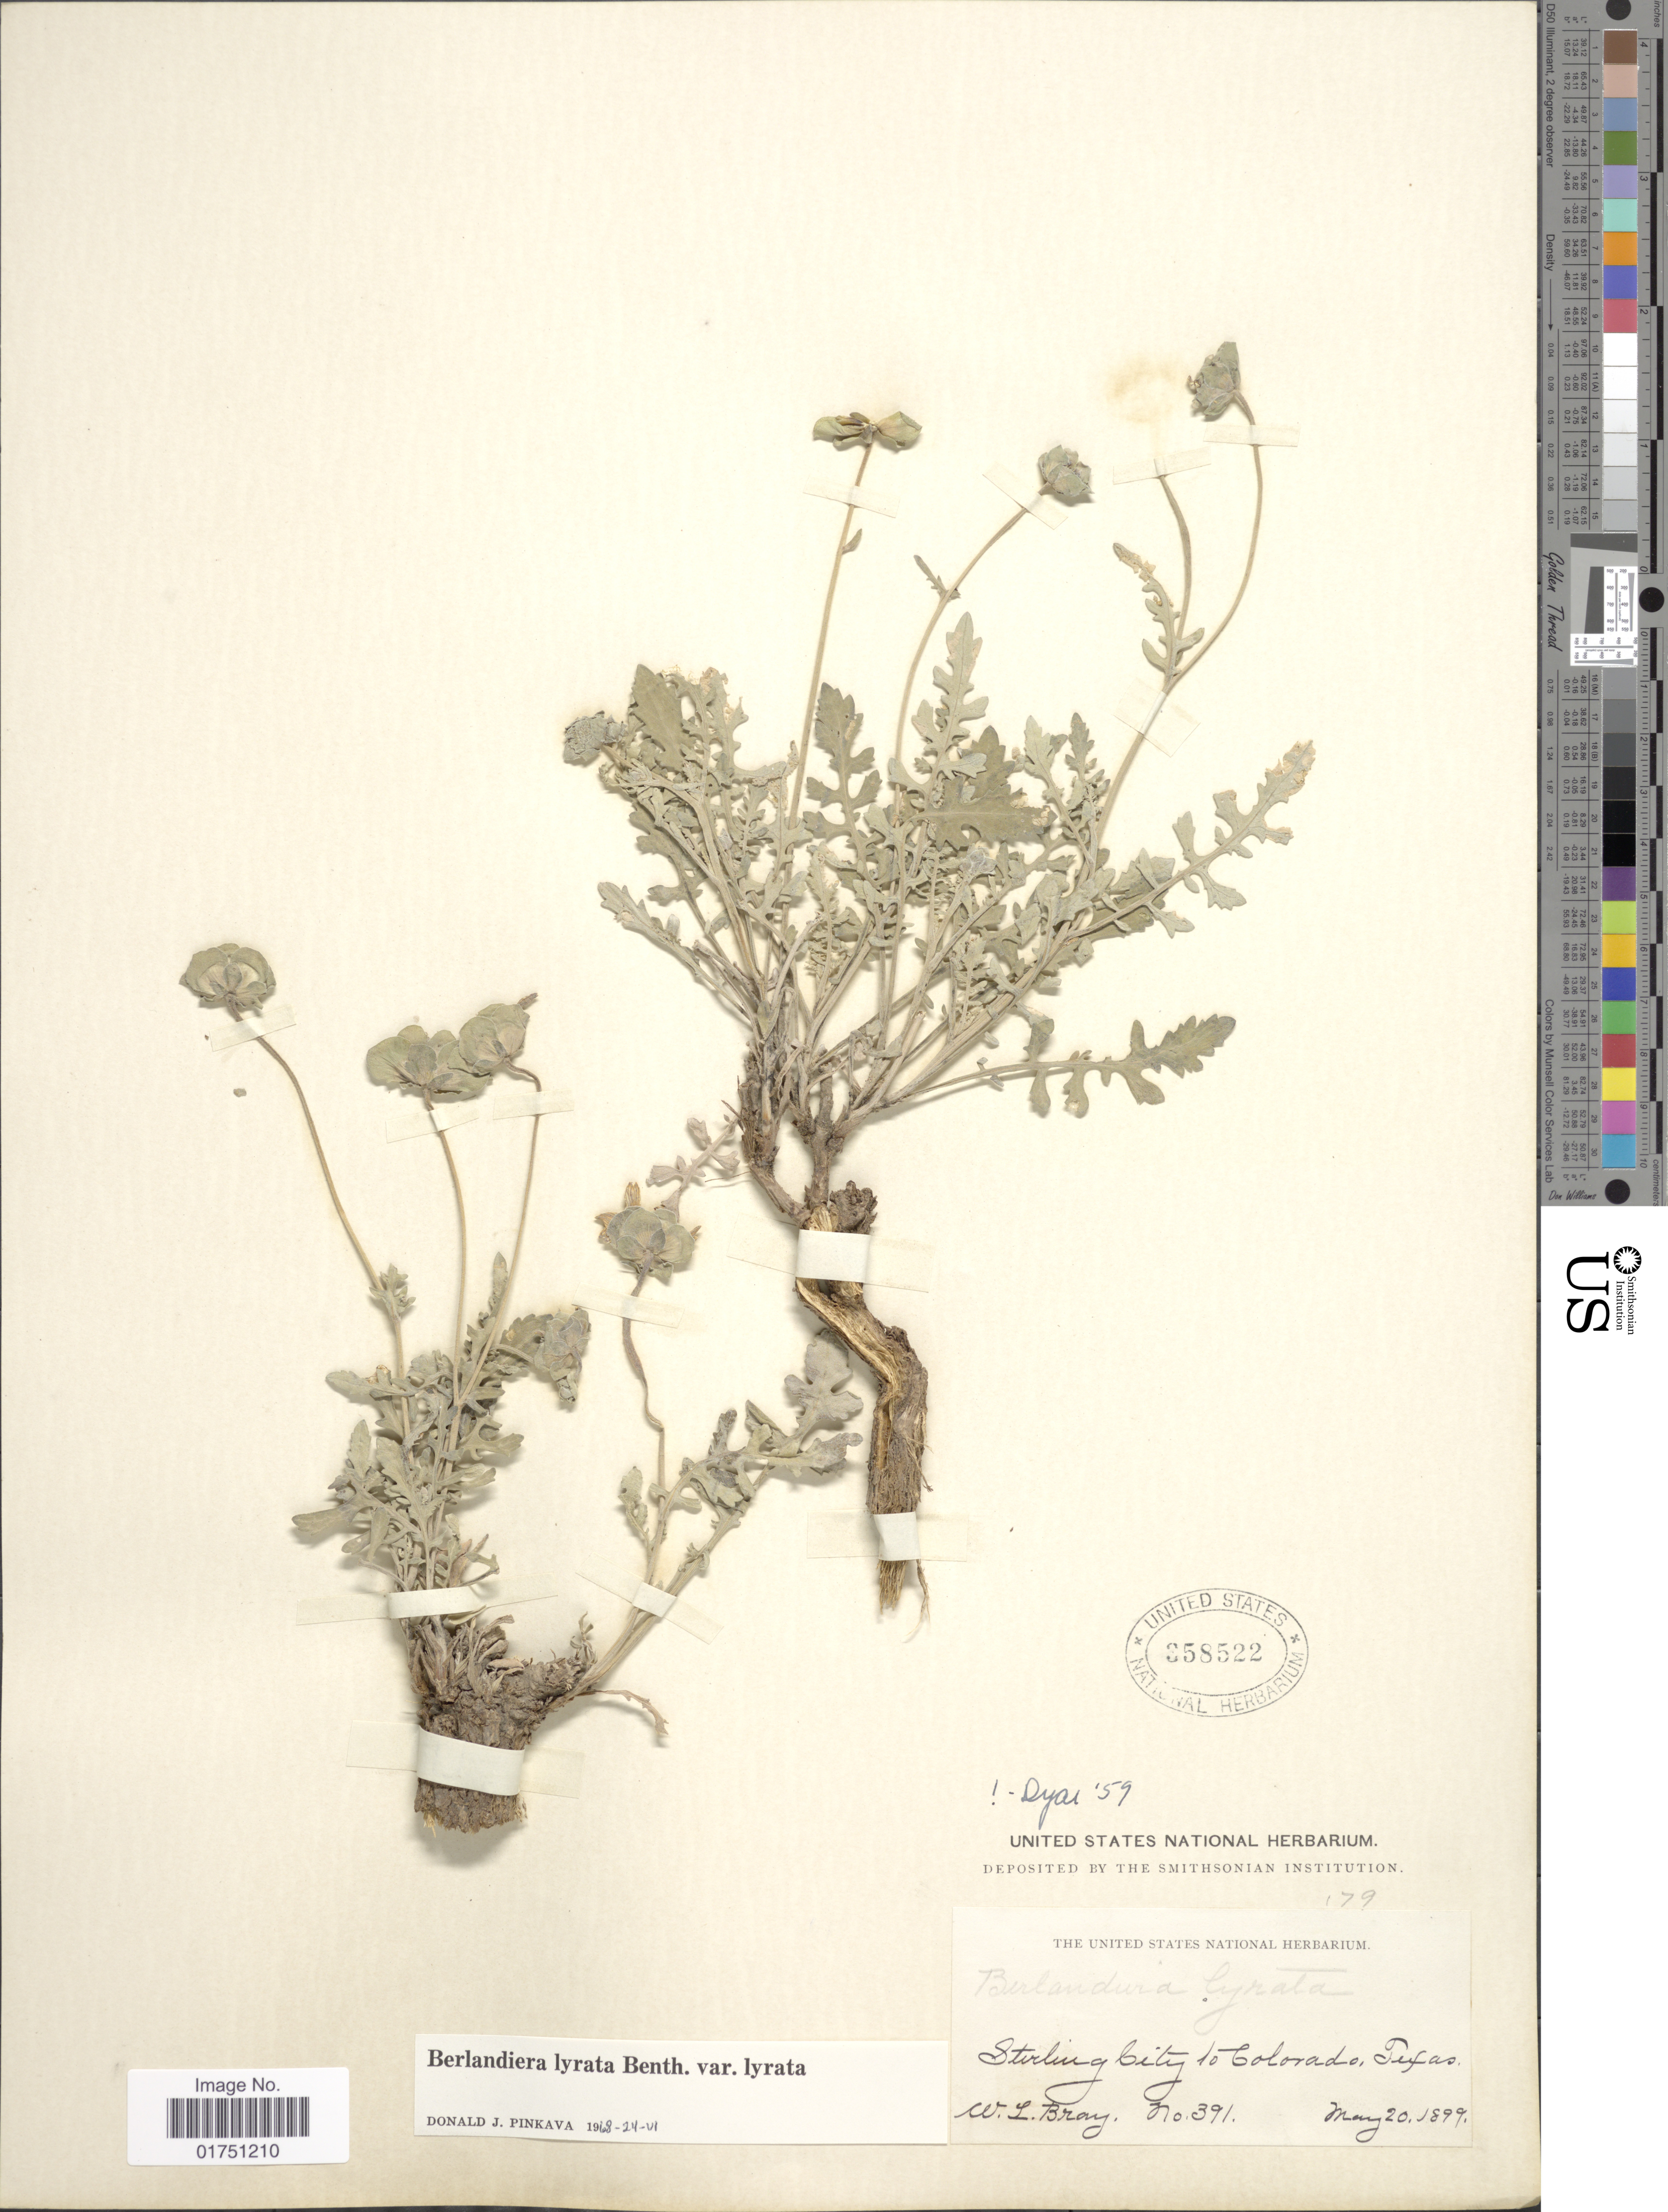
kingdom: Plantae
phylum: Tracheophyta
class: Magnoliopsida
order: Asterales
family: Asteraceae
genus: Berlandiera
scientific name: Berlandiera lyrata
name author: Benth.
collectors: W. L. Bray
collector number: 391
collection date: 1899-05-20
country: United States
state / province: Texas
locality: Sterling City to Colorado, Texas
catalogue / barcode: US 358522